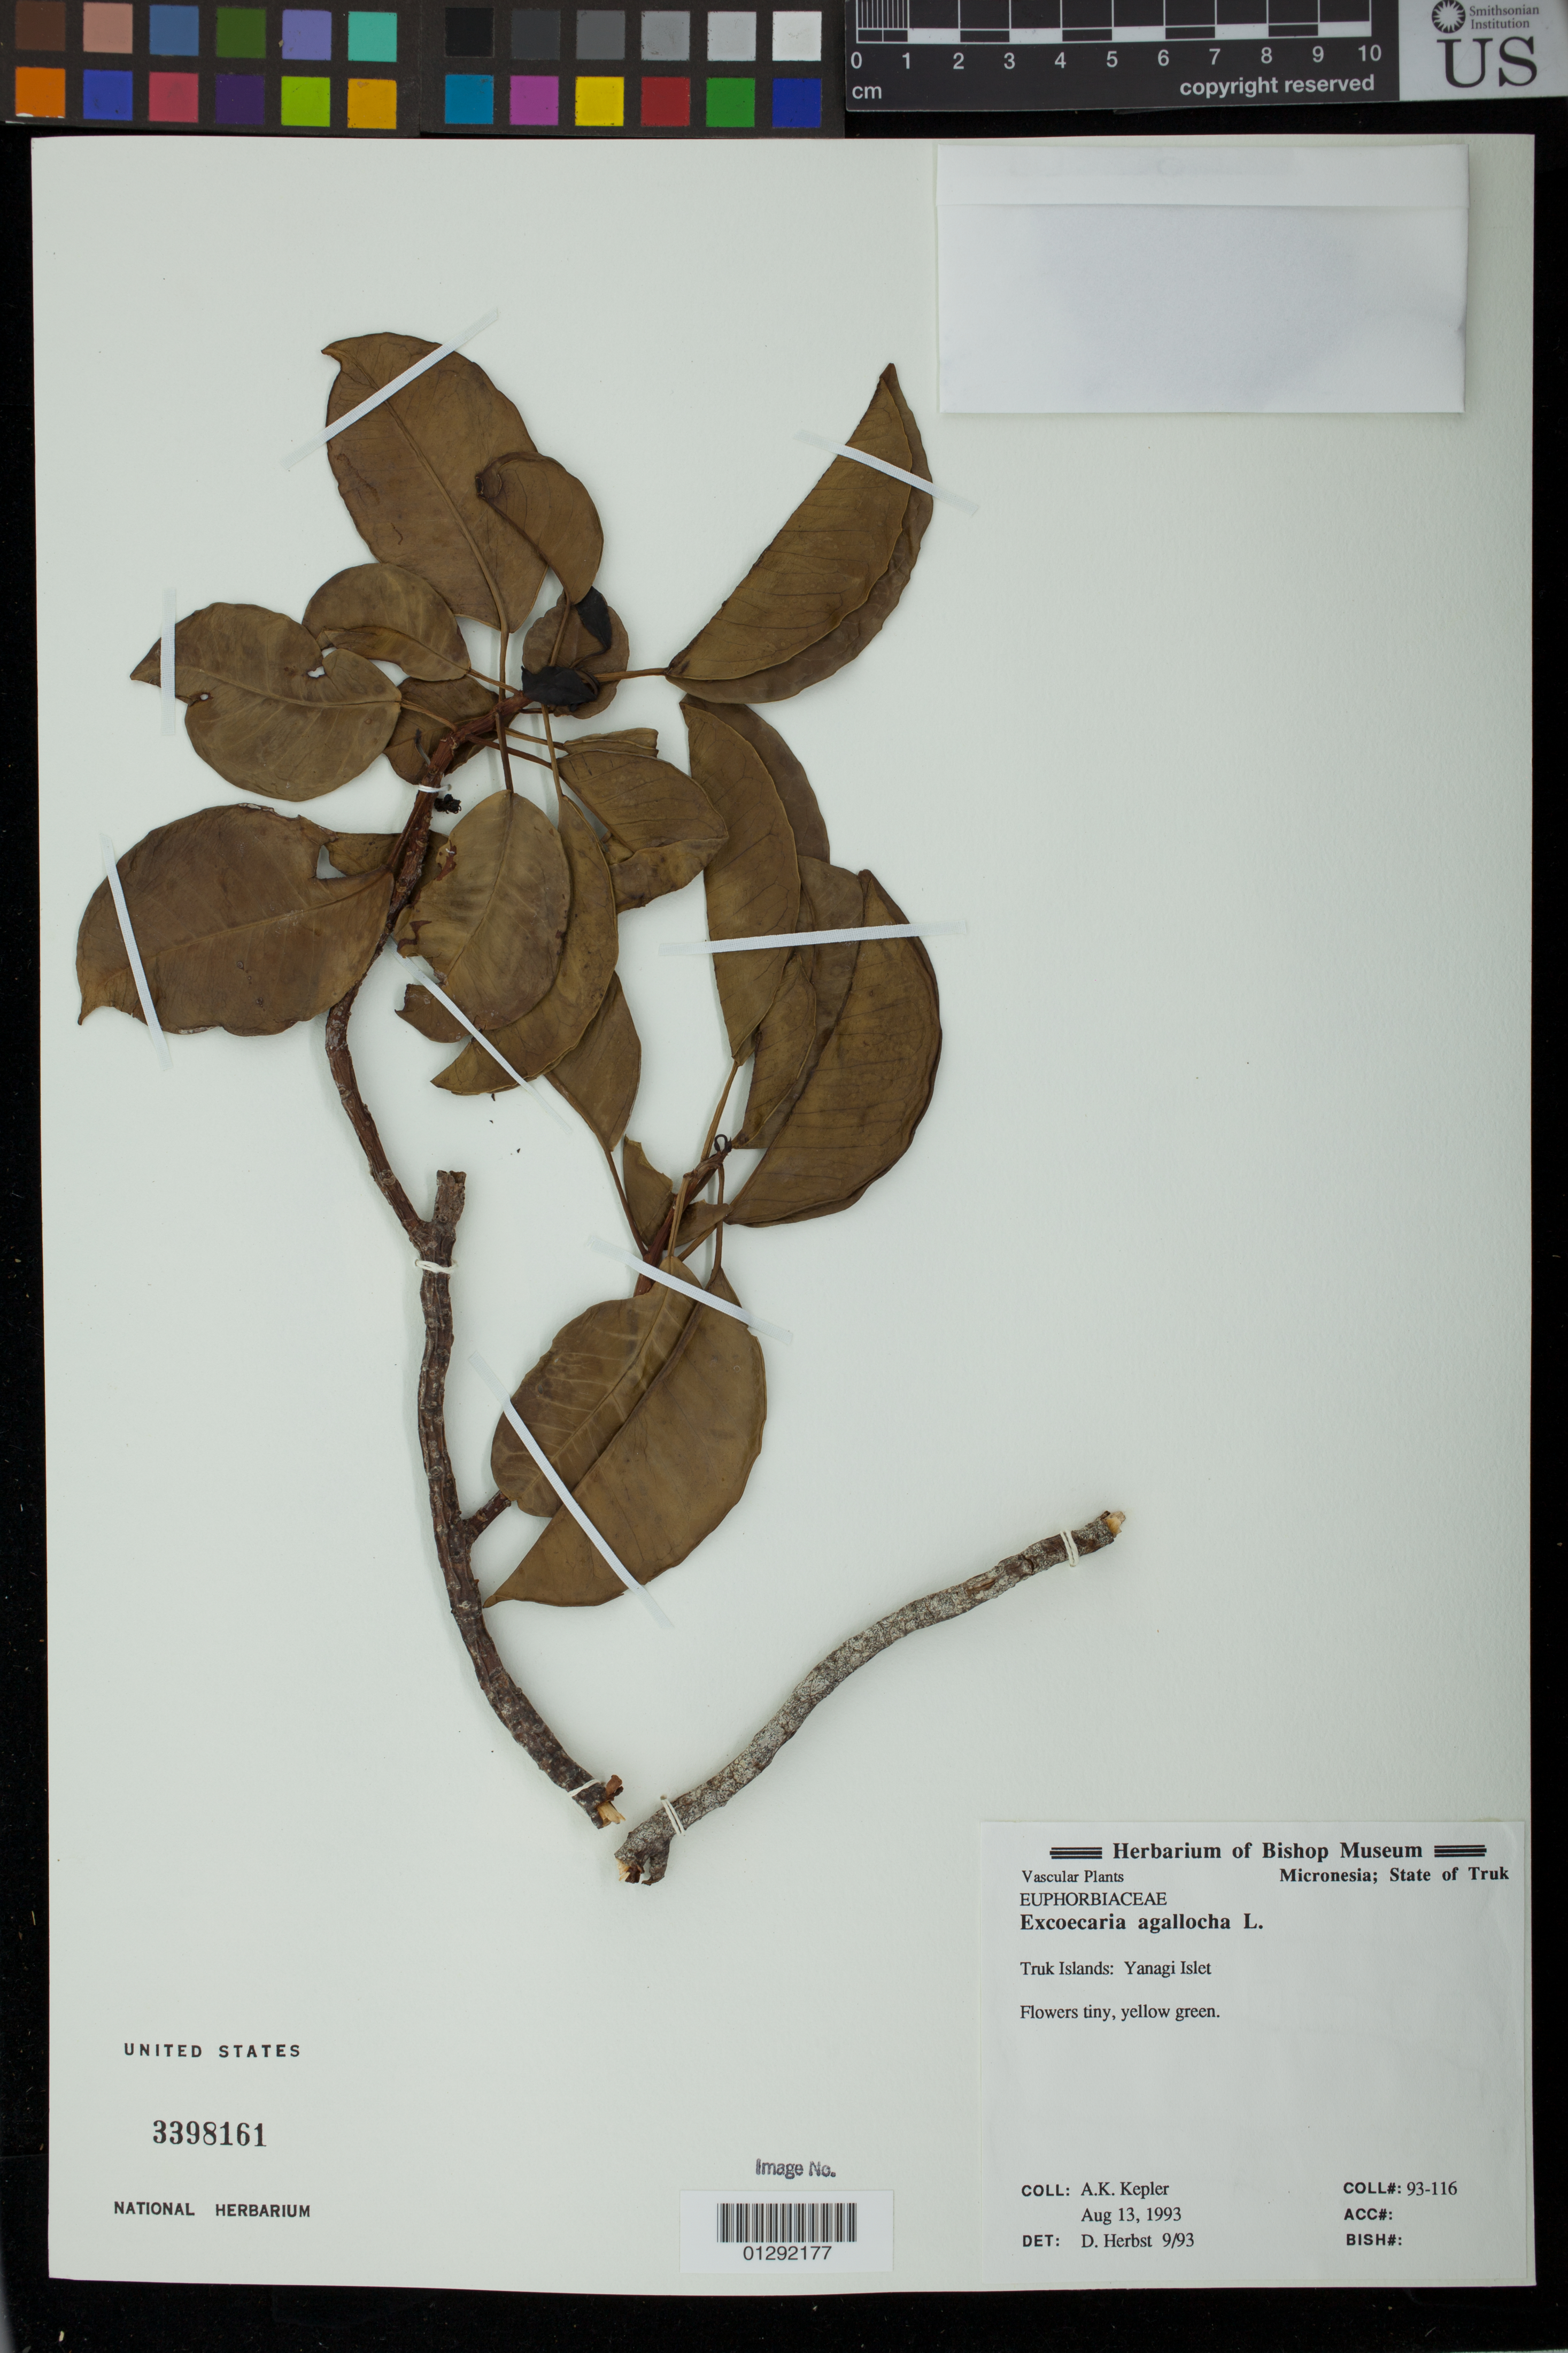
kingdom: Plantae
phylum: Tracheophyta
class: Magnoliopsida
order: Malpighiales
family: Euphorbiaceae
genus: Excoecaria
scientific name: Excoecaria agallocha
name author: L.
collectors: A. K. Kepler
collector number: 93-116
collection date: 1993-08-13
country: Micronesia, Federated States of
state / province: Truk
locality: truk Islands: Yanagi Islet [Ette Mokumok]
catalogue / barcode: US 3398161